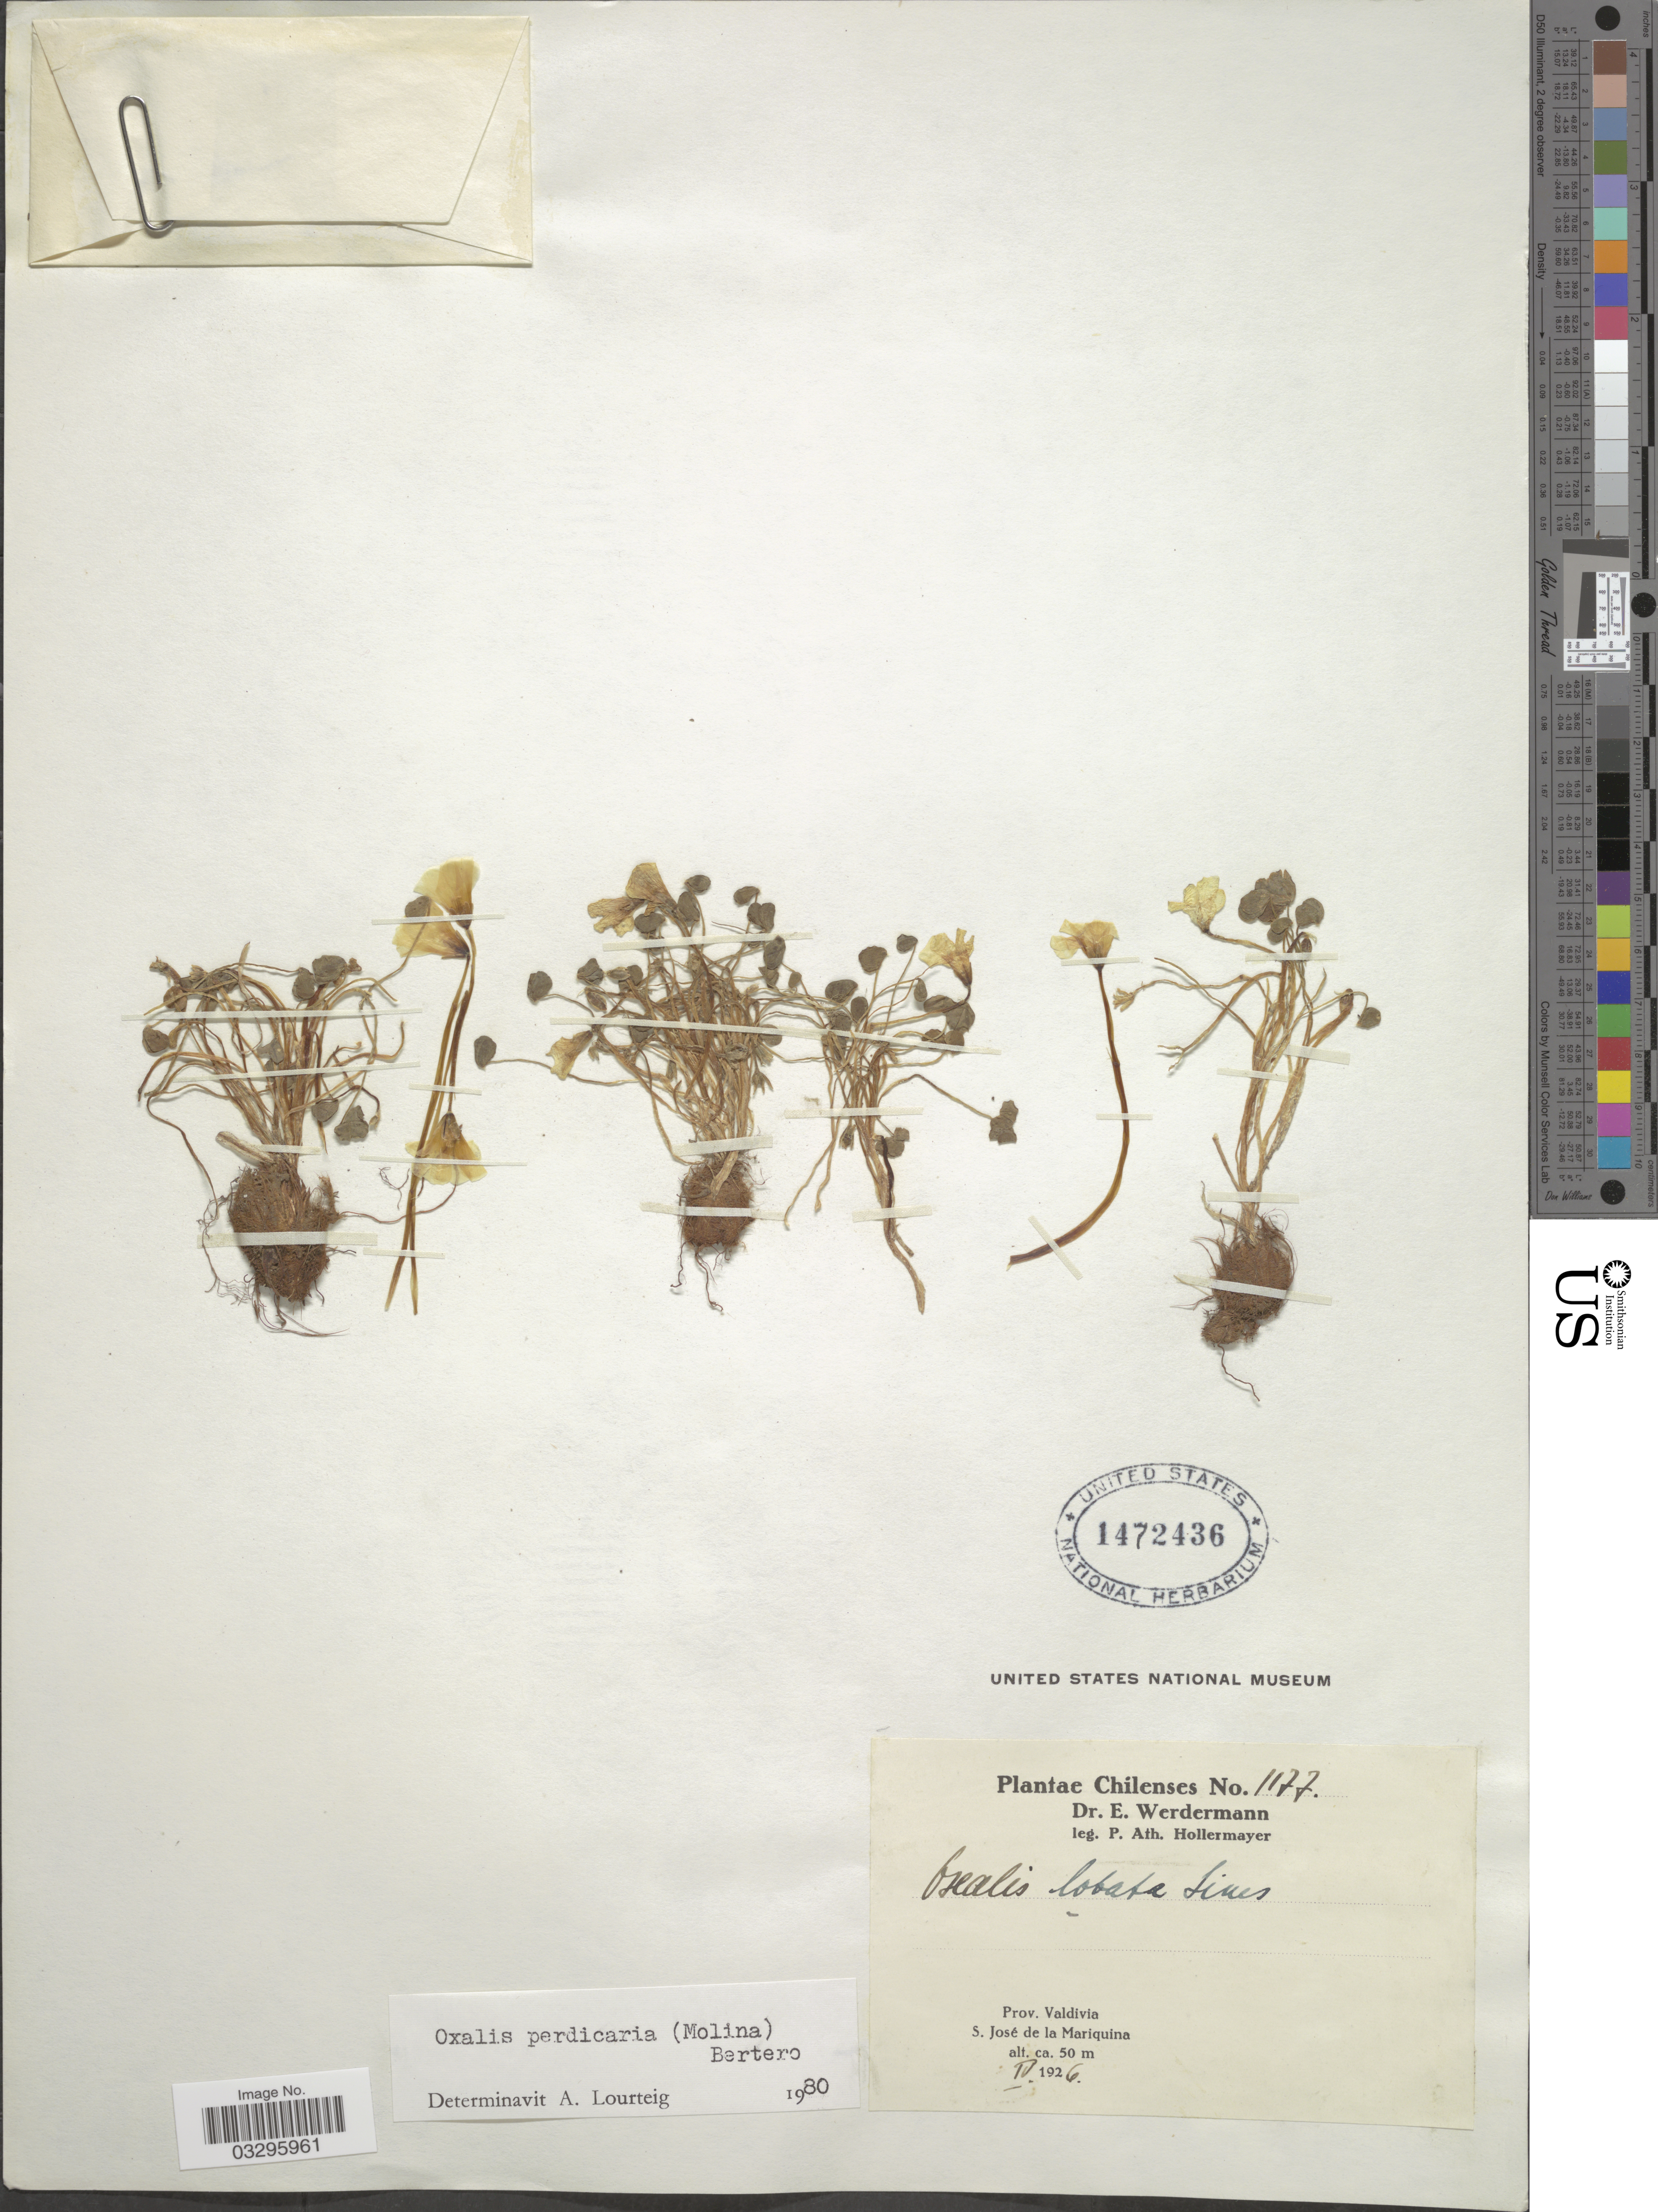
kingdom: Plantae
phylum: Tracheophyta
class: Magnoliopsida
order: Oxalidales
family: Oxalidaceae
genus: Oxalis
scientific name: Oxalis perdicaria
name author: (Molina) Bertero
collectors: P. Hollermayer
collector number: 1177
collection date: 1926-04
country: Chile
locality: Prov. Valdivia. S. José de la Mariquina.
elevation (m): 50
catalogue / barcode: US 1472436